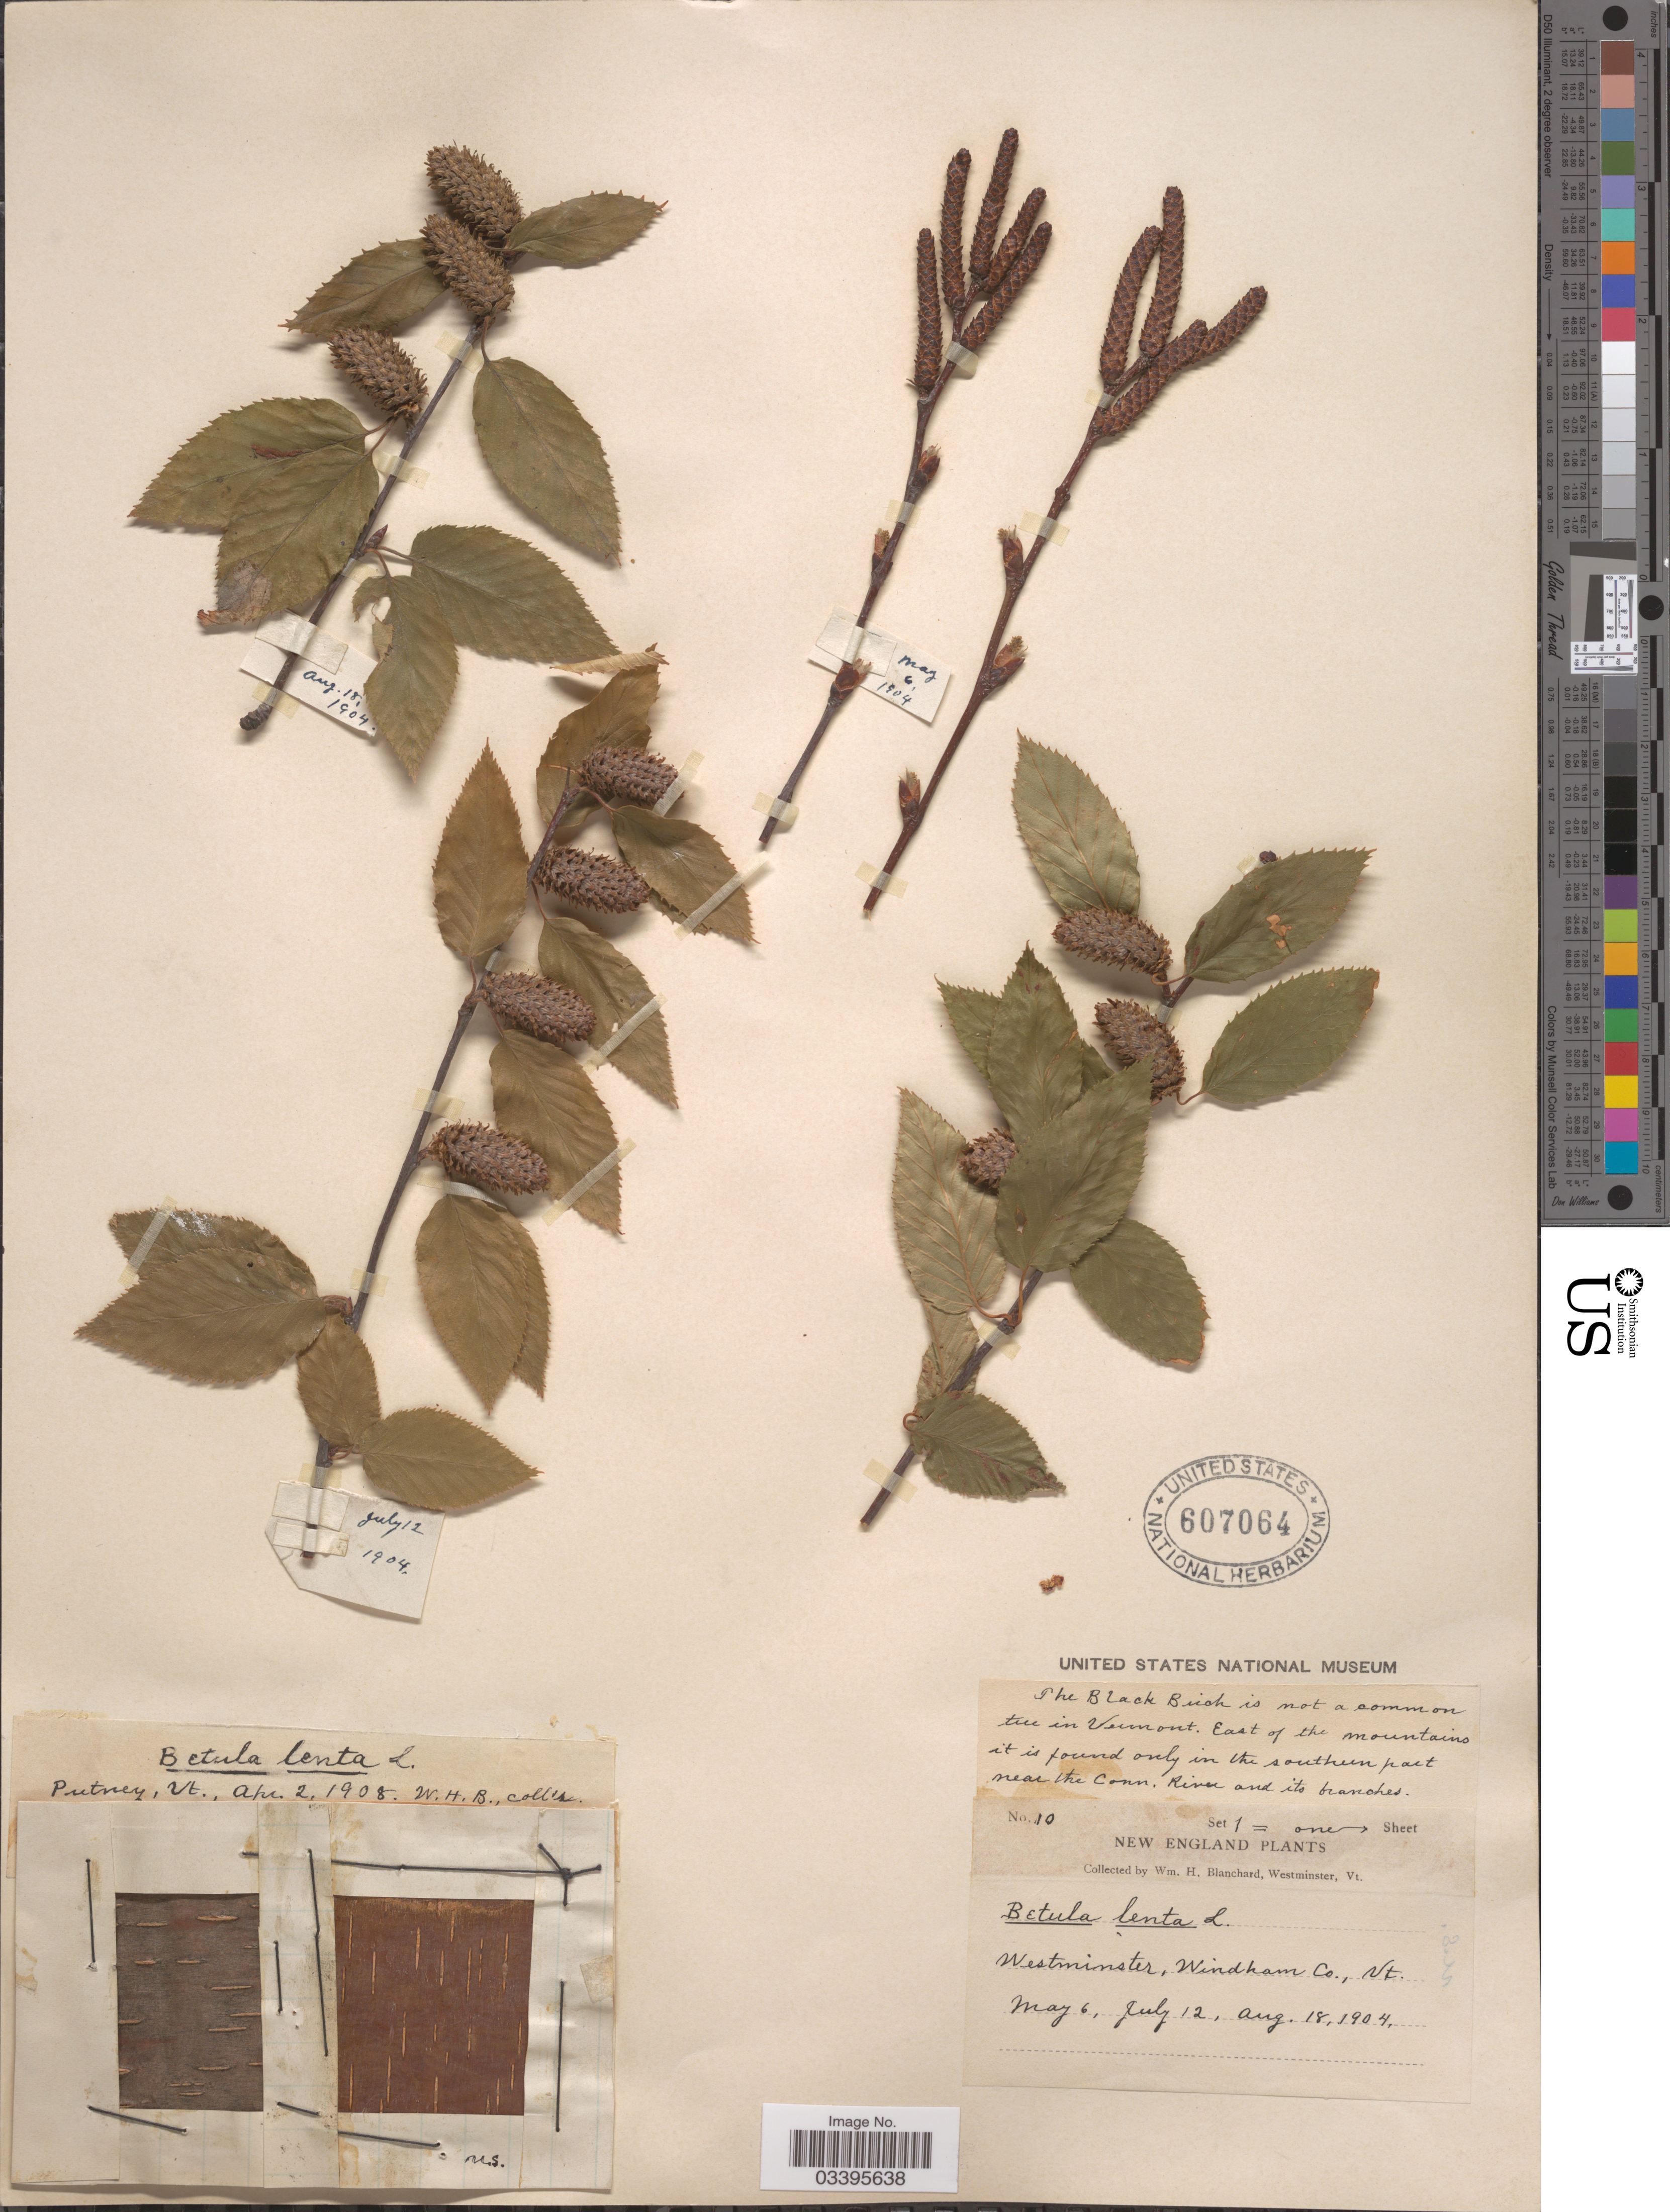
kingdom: Plantae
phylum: Tracheophyta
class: Magnoliopsida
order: Fagales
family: Betulaceae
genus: Betula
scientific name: Betula lenta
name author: L.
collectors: W. H. Blanchard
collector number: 10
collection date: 1904-05-06/1904-08-18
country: United States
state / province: Vermont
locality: Westminster, Windham Co.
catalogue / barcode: US 607064